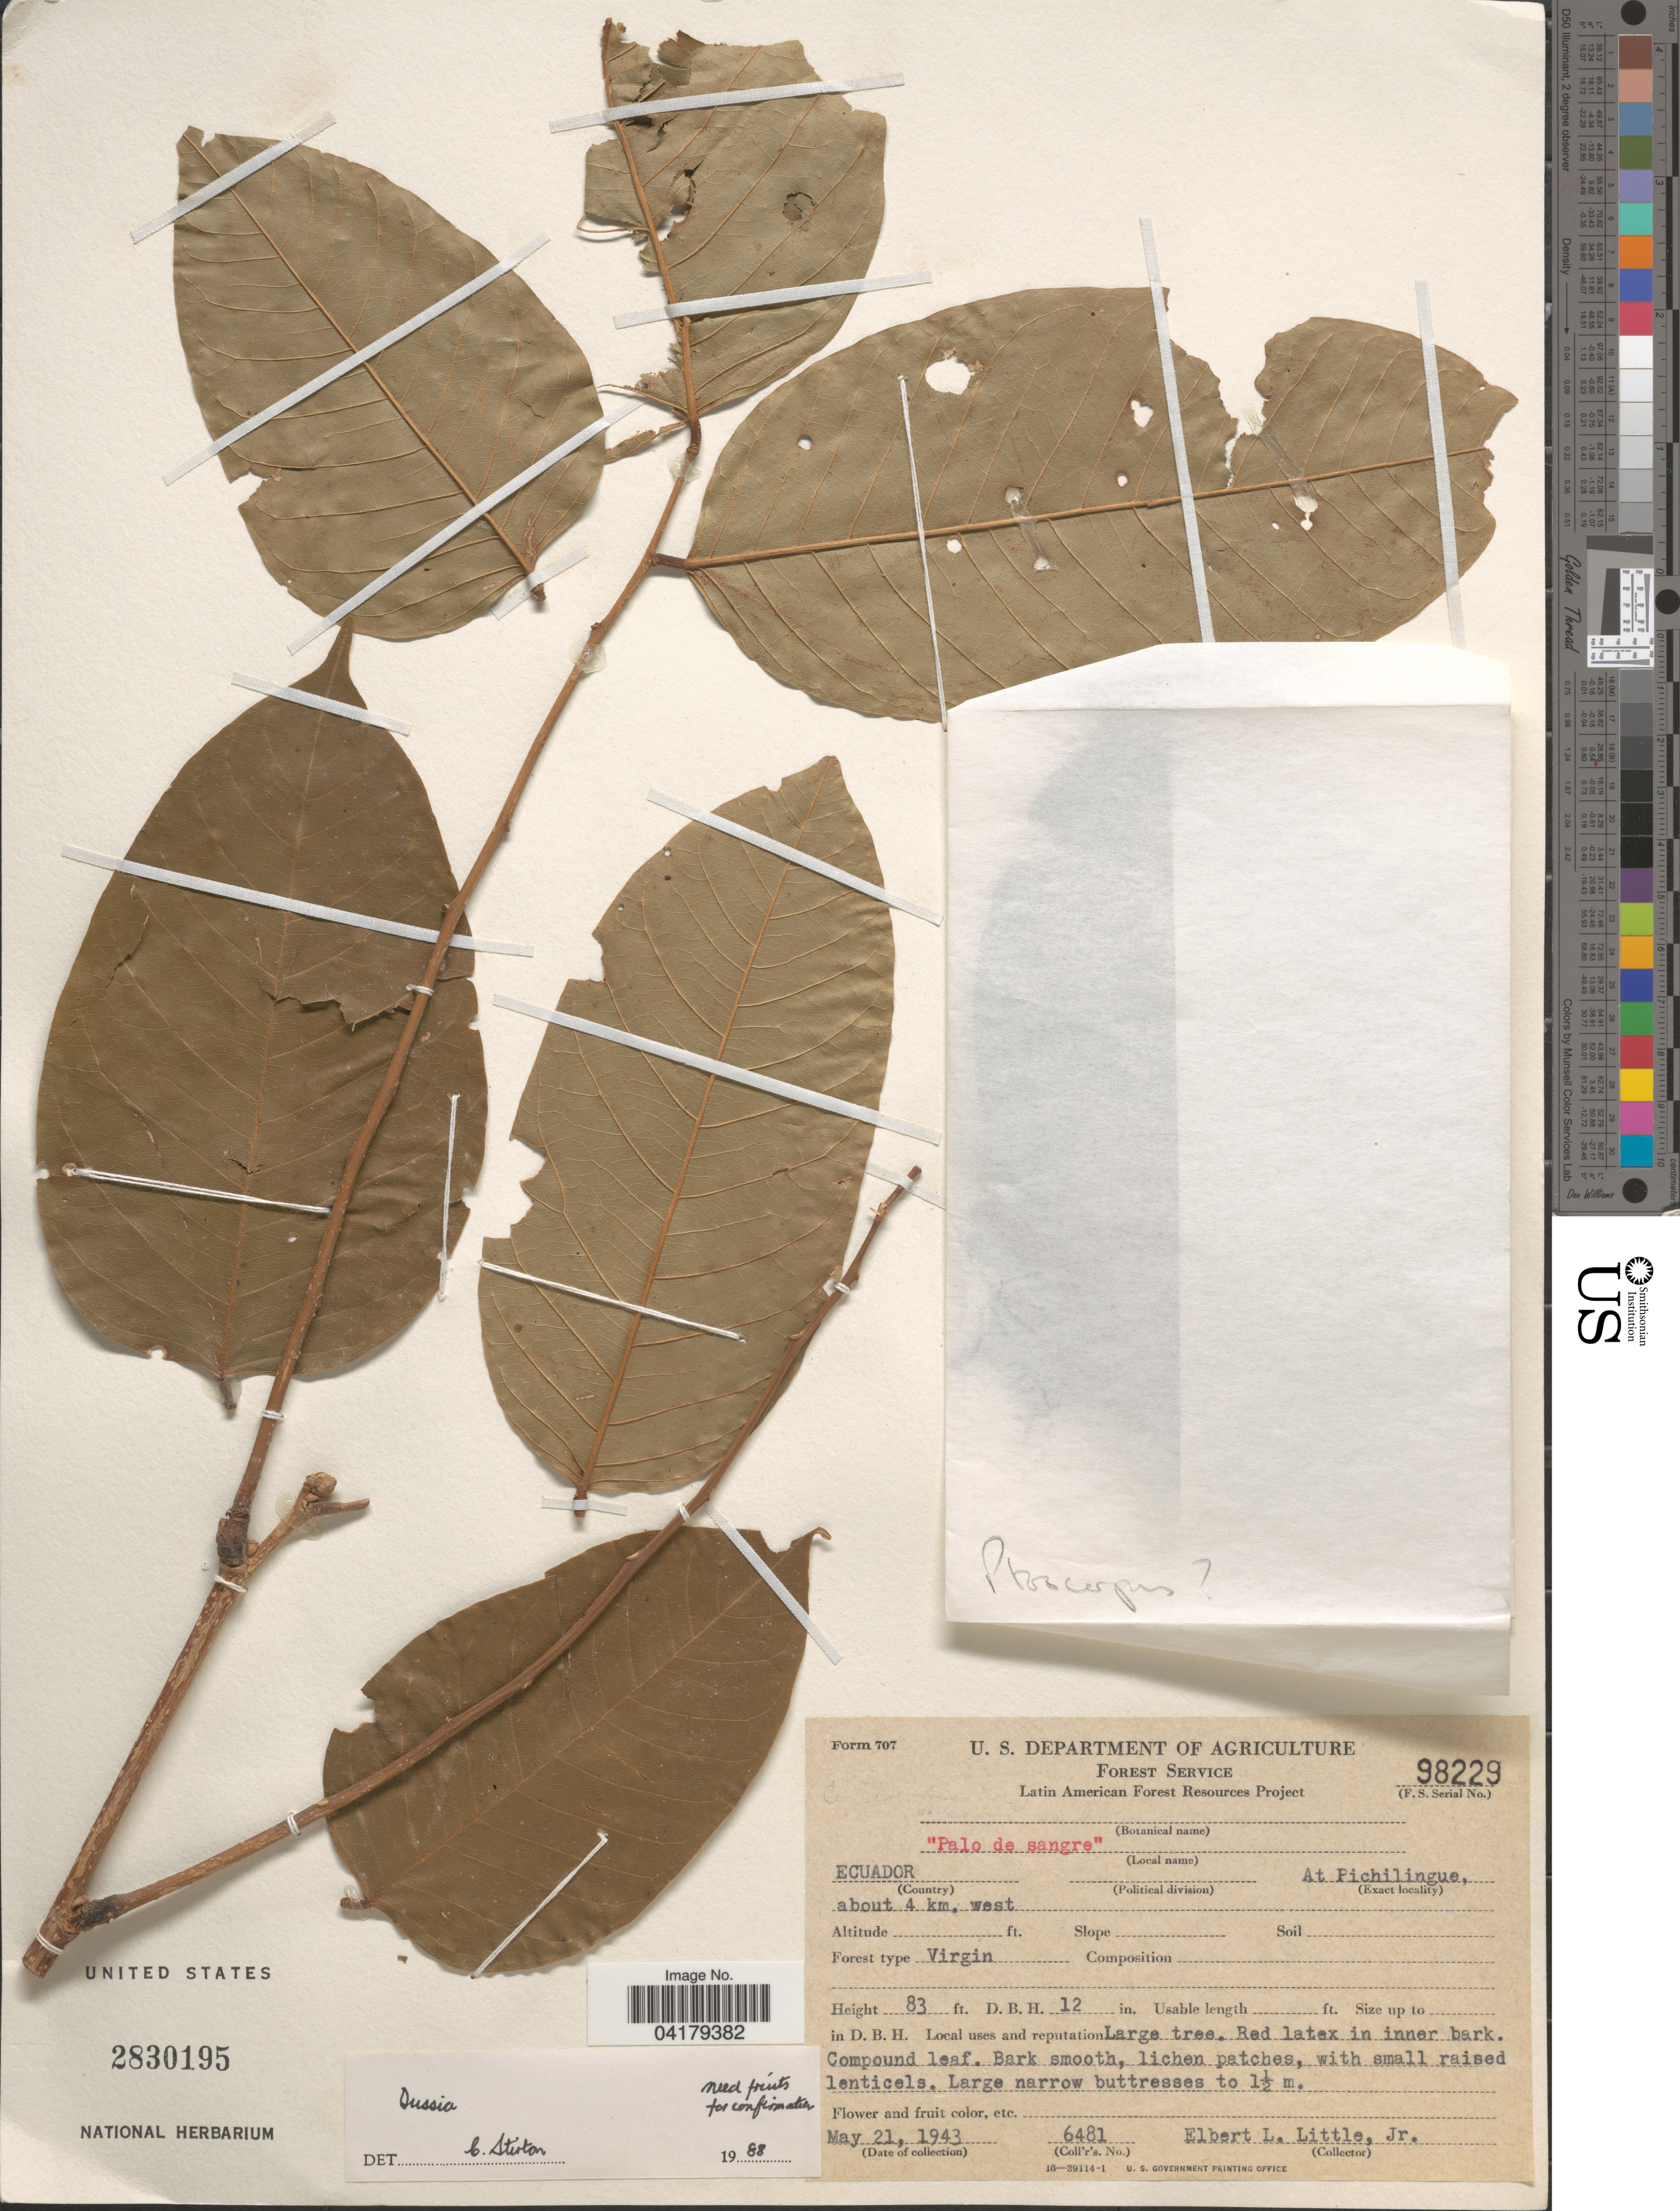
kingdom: Plantae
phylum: Tracheophyta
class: Magnoliopsida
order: Fabales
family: Fabaceae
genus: Dussia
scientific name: Dussia sp.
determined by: Stirton, Charles H.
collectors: E. L. Little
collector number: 6481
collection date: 1943-05-21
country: Ecuador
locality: At Pichilingue, about 4 km. west.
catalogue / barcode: US 2830195